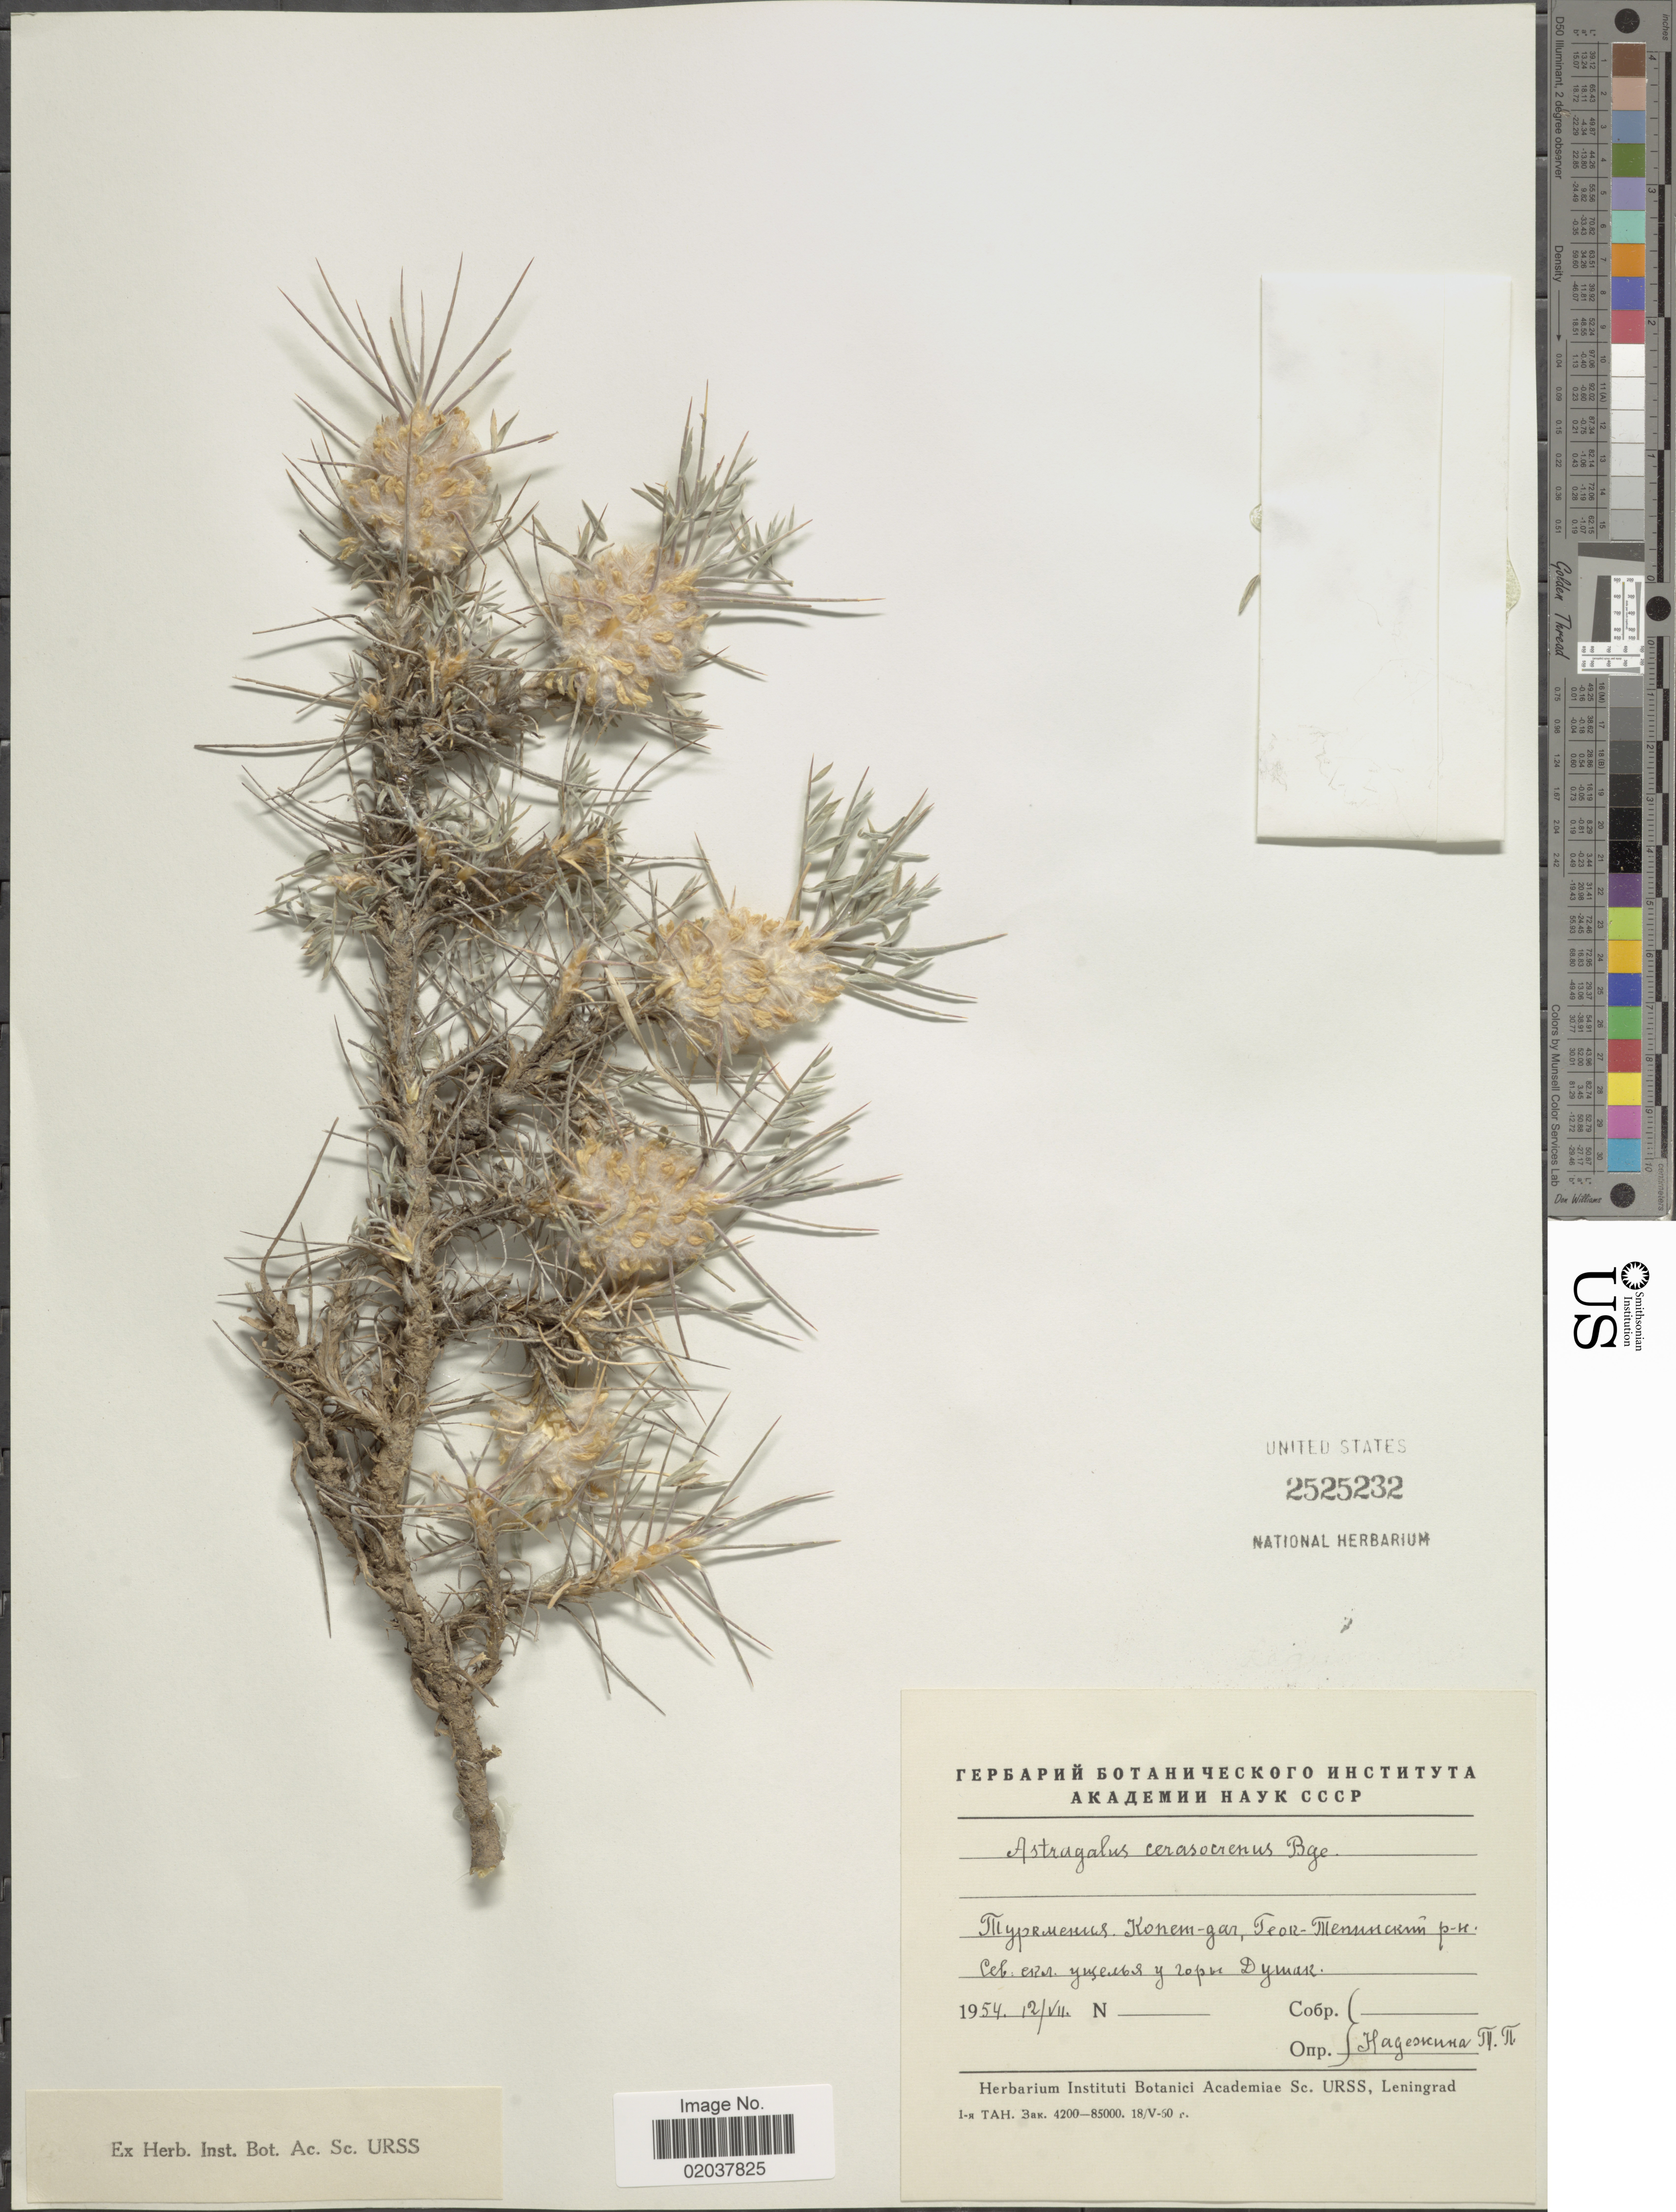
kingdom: Plantae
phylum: Tracheophyta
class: Magnoliopsida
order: Fabales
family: Fabaceae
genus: Astragalus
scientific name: Astragalus cerasocrenus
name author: Bunge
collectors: T. Nadezhdina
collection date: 1954-07-12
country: Turkmenistan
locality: Kopet Dag Mountain Range, Geok-Tepinskiy Rayon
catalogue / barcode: US 2525232